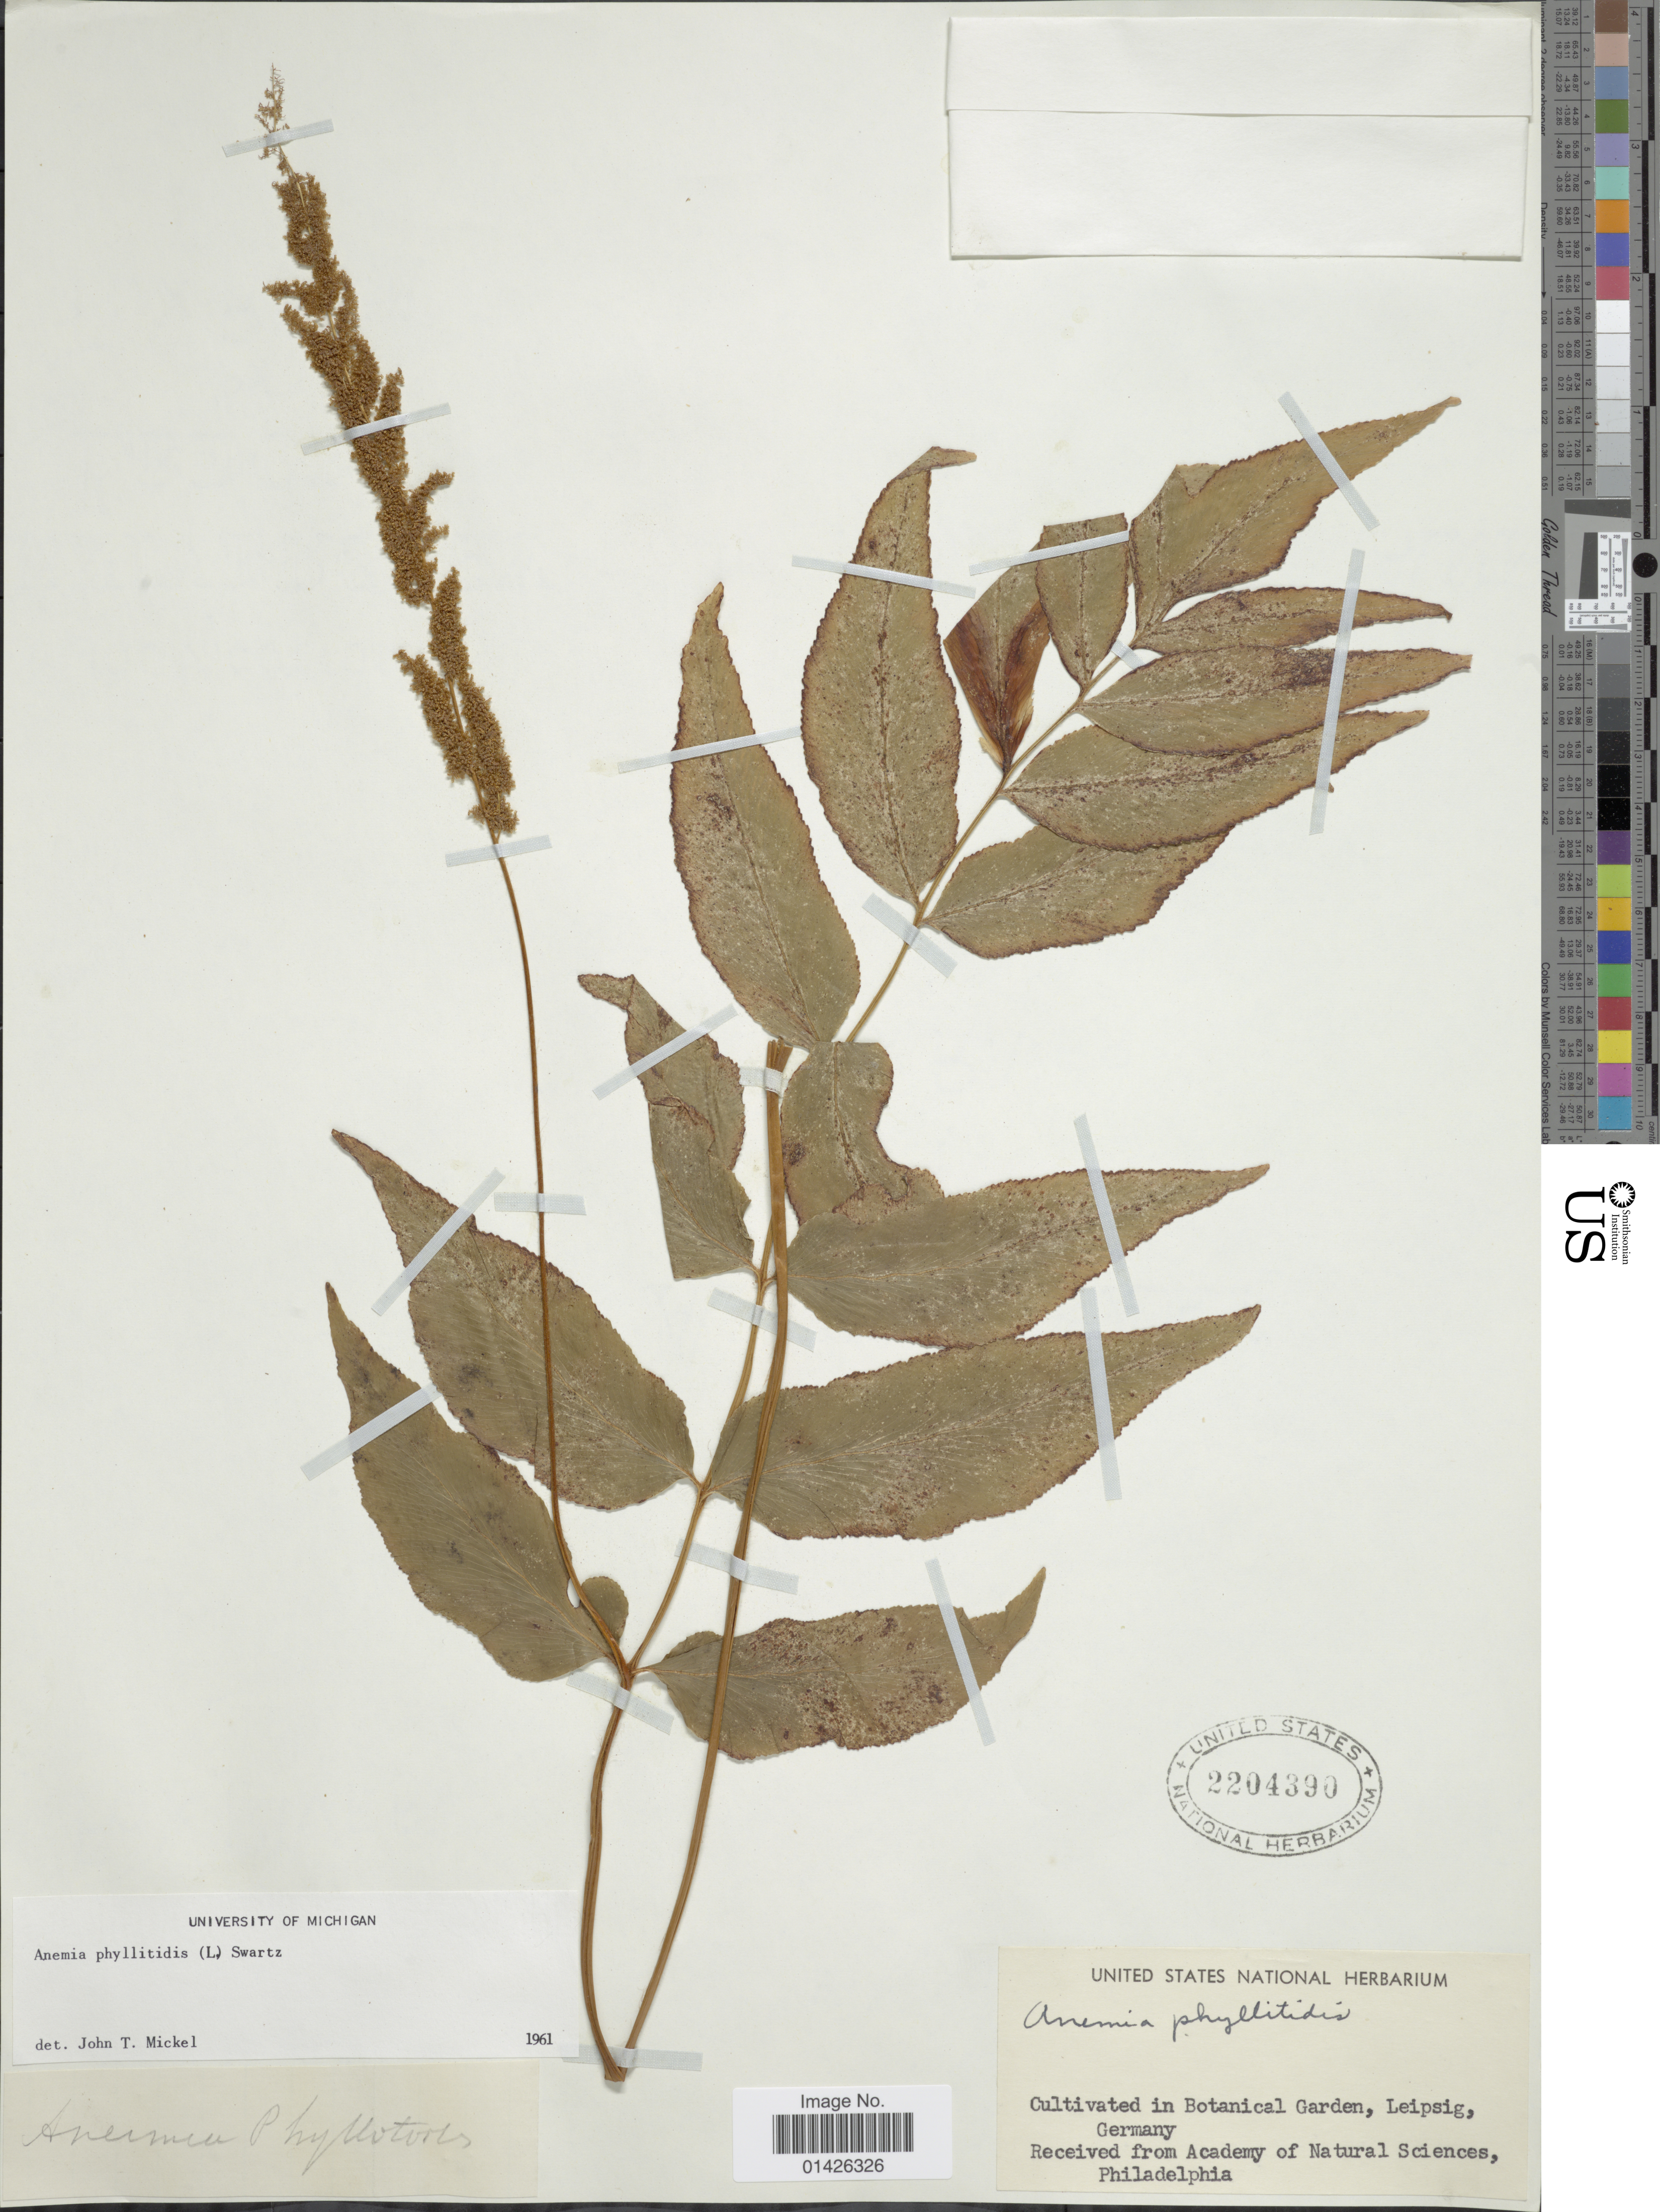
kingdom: Plantae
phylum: Tracheophyta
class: Polypodiopsida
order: Schizaeales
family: Anemiaceae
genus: Anemia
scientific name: Anemia phyllitidis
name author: (L.) Sw.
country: Germany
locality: Cultivated in Botanical Garden, Leipsig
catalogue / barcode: US 2204390